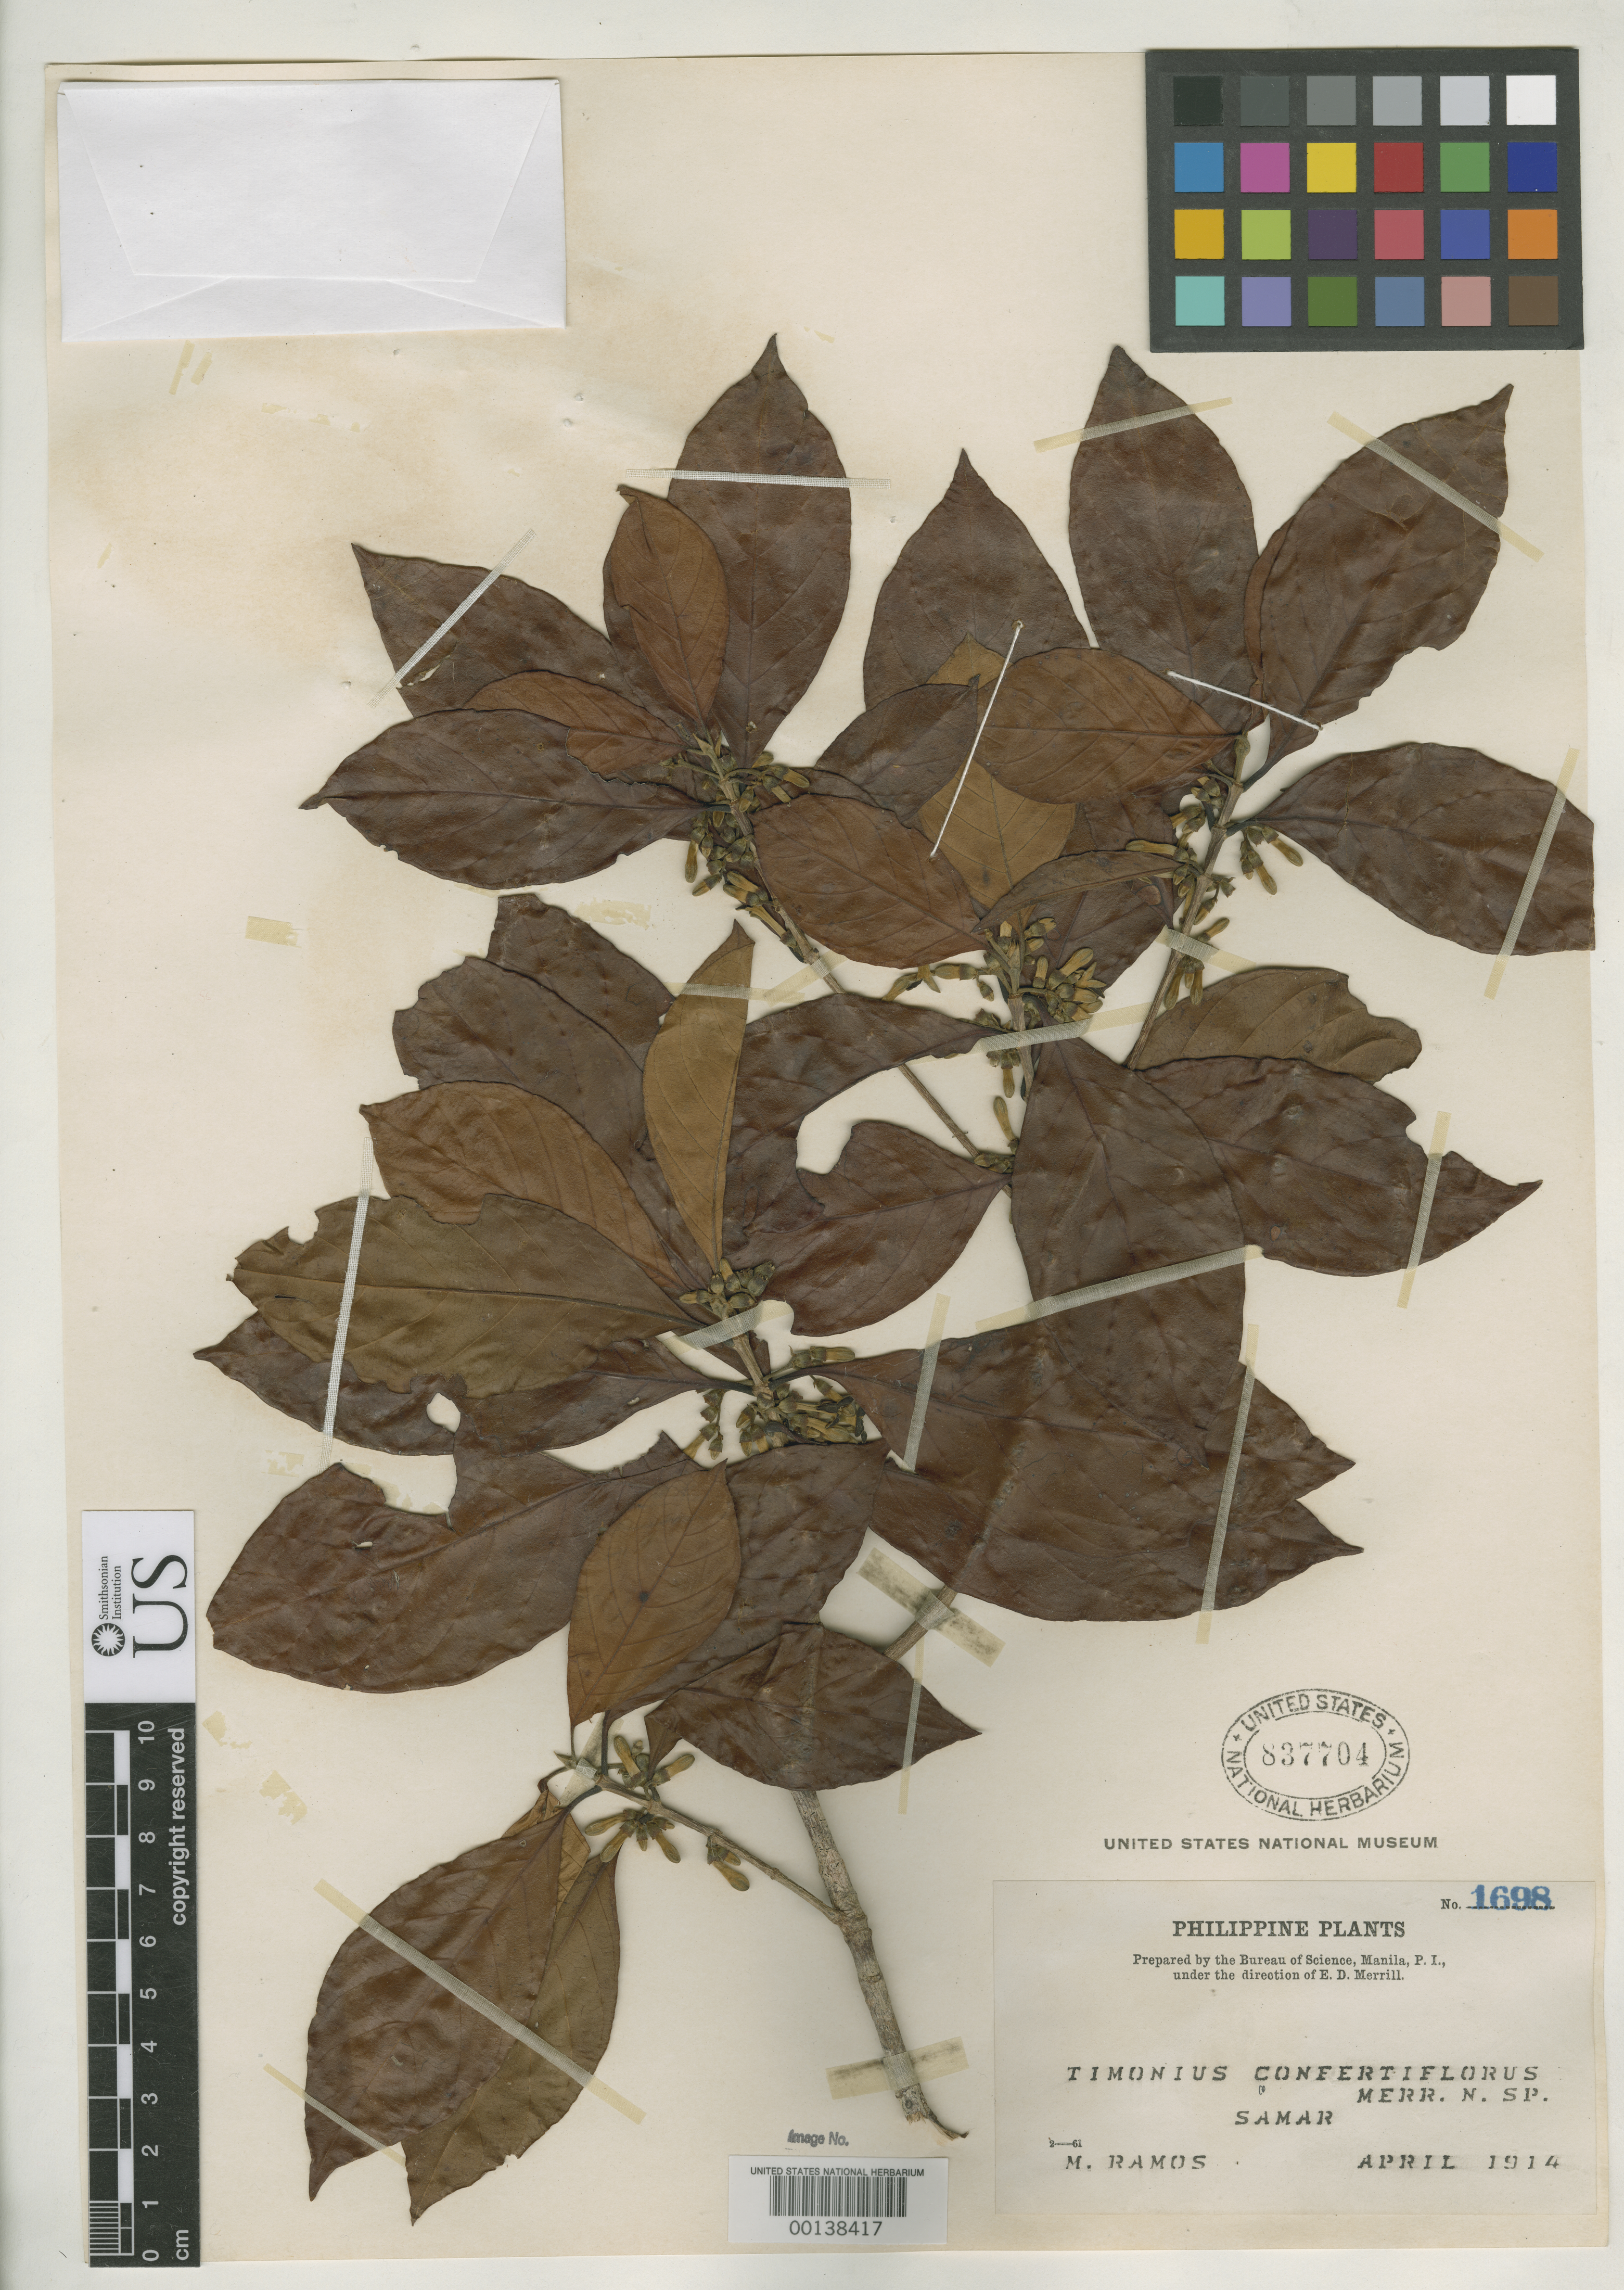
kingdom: Plantae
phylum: Tracheophyta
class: Magnoliopsida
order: Gentianales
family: Rubiaceae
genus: Timonius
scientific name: Timonius confertiflorus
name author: Merr.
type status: Isotype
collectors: M. Ramos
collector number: Bur. Sci. 1698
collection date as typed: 16 Apr 1914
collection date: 1914-04-16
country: Philippines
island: Samar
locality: Yabong.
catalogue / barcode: US 837704